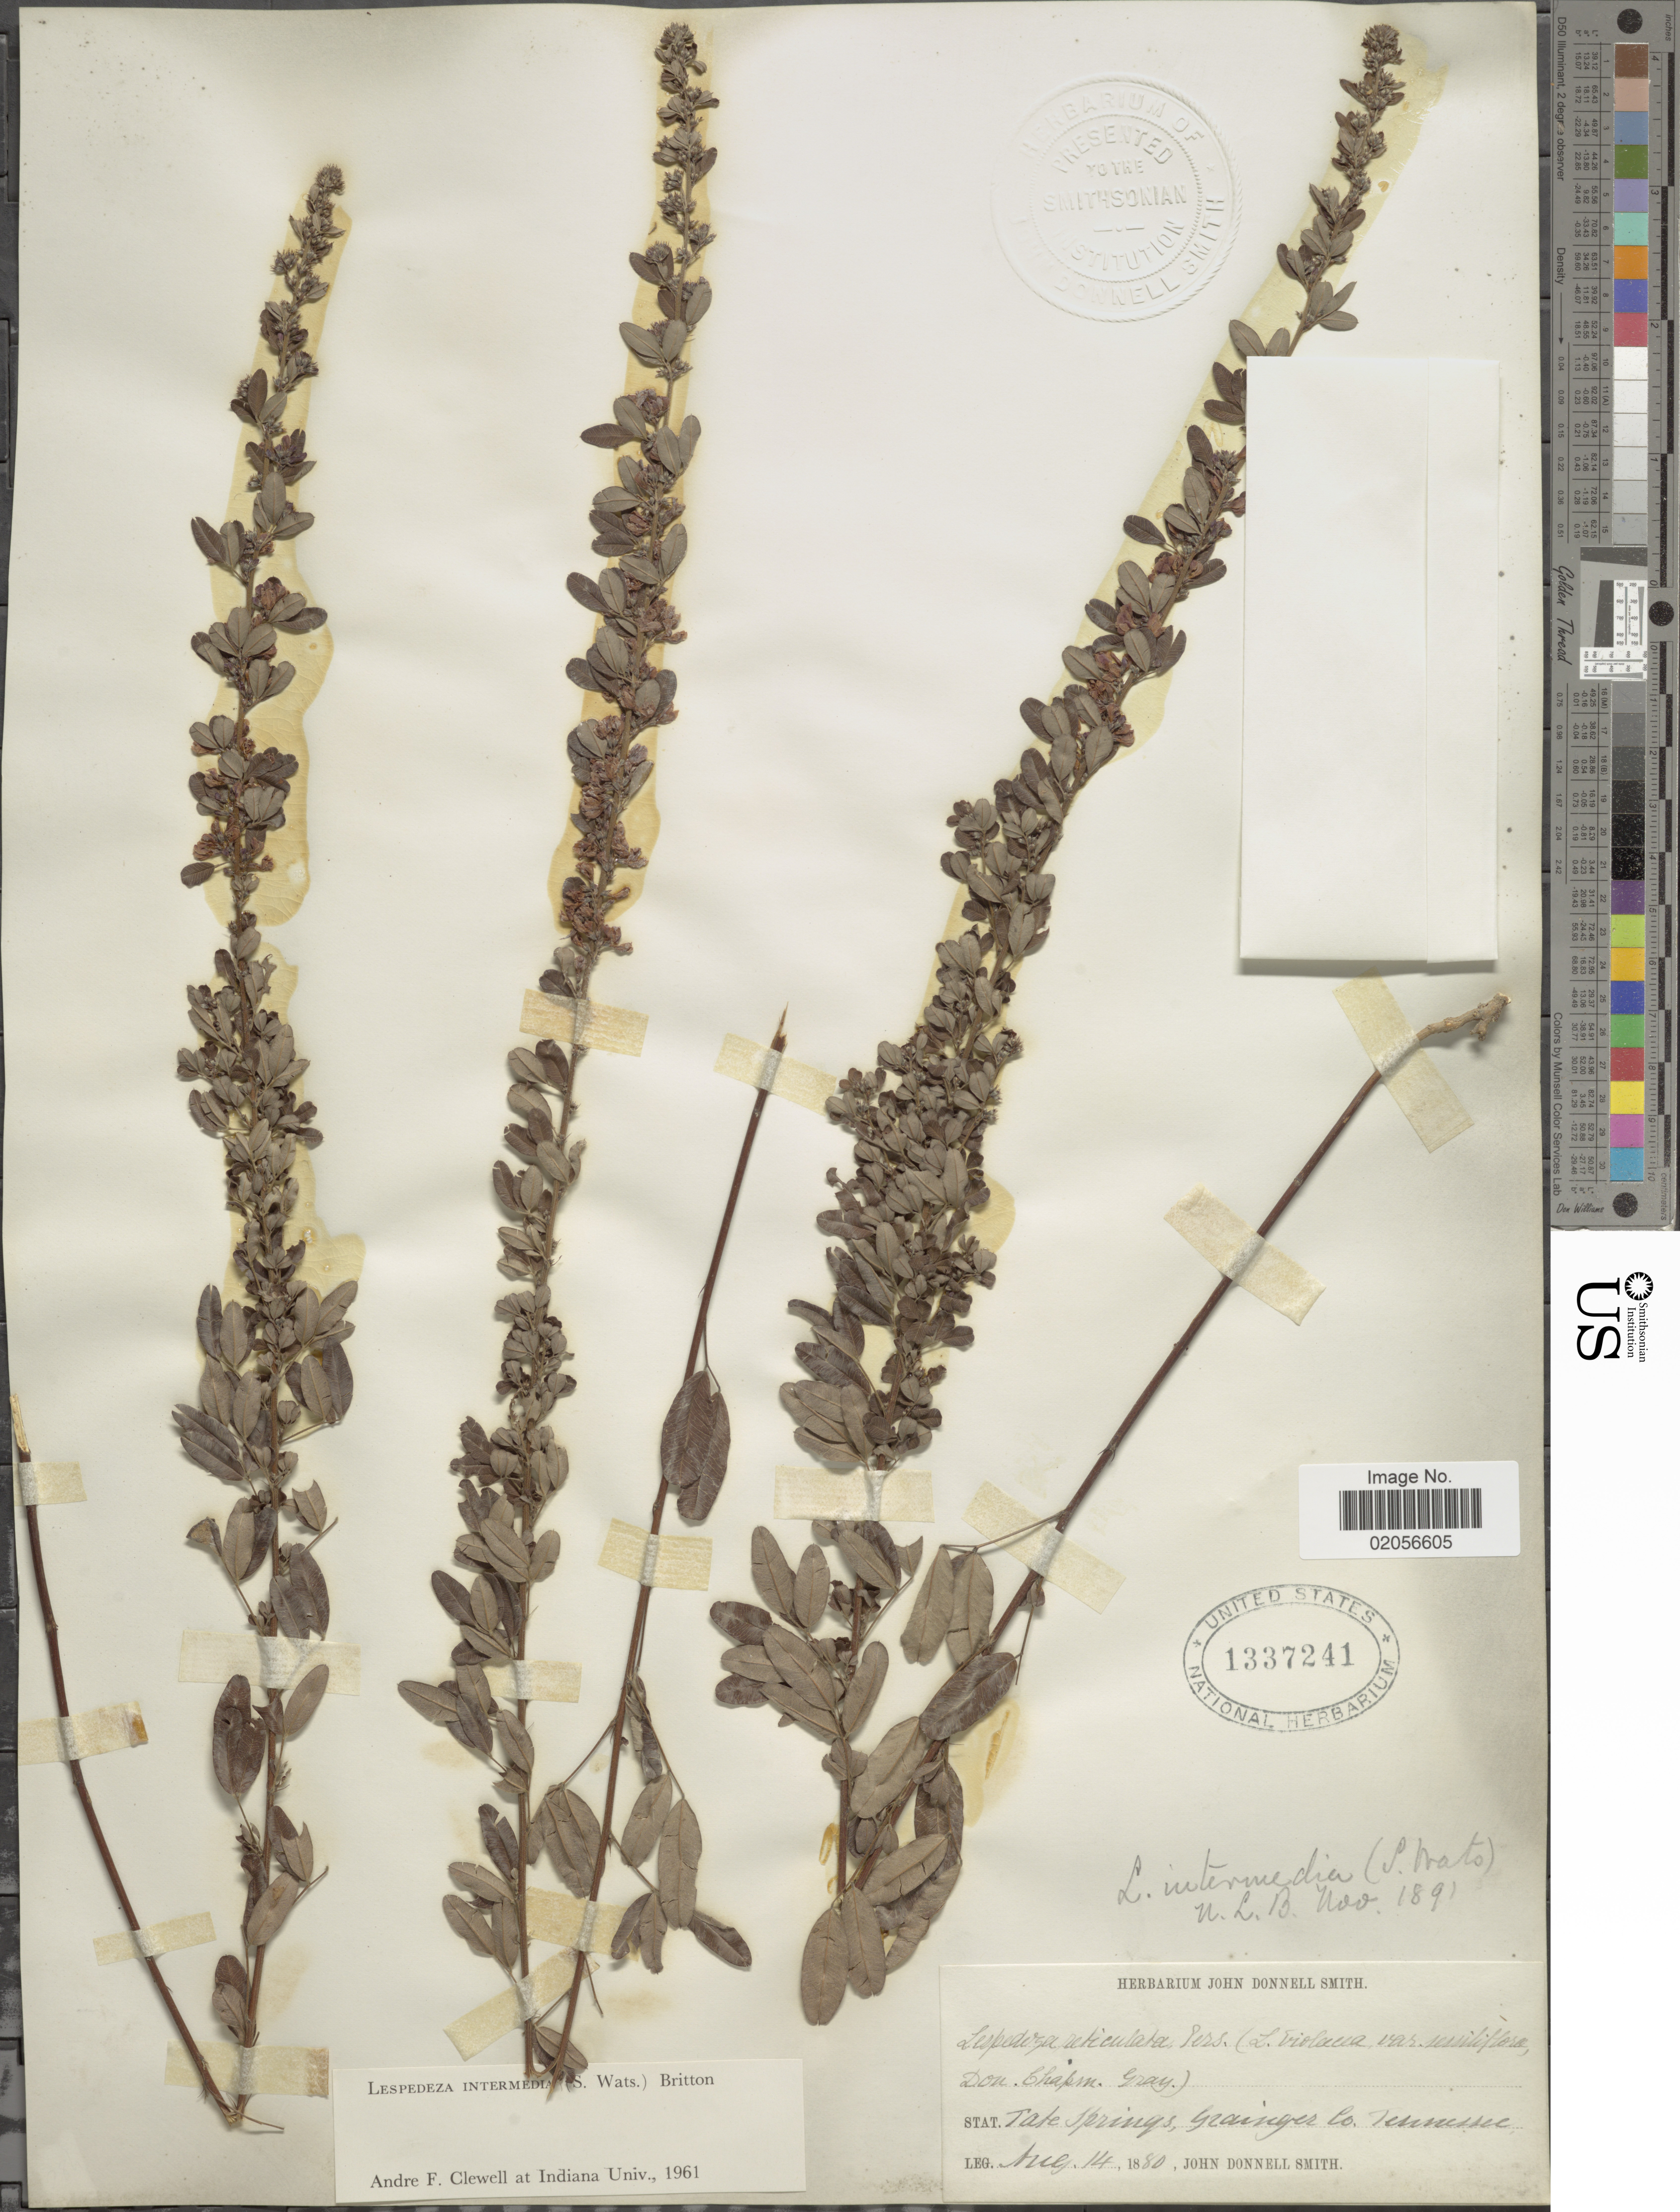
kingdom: Plantae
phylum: Tracheophyta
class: Magnoliopsida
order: Fabales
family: Fabaceae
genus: Lespedeza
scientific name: Lespedeza intermedia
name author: (S. Watson) Britton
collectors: J. Donnell Smith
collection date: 1880-08-14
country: United States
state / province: Tennessee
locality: Tate Springs, Grainger Co.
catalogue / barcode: US 1337241